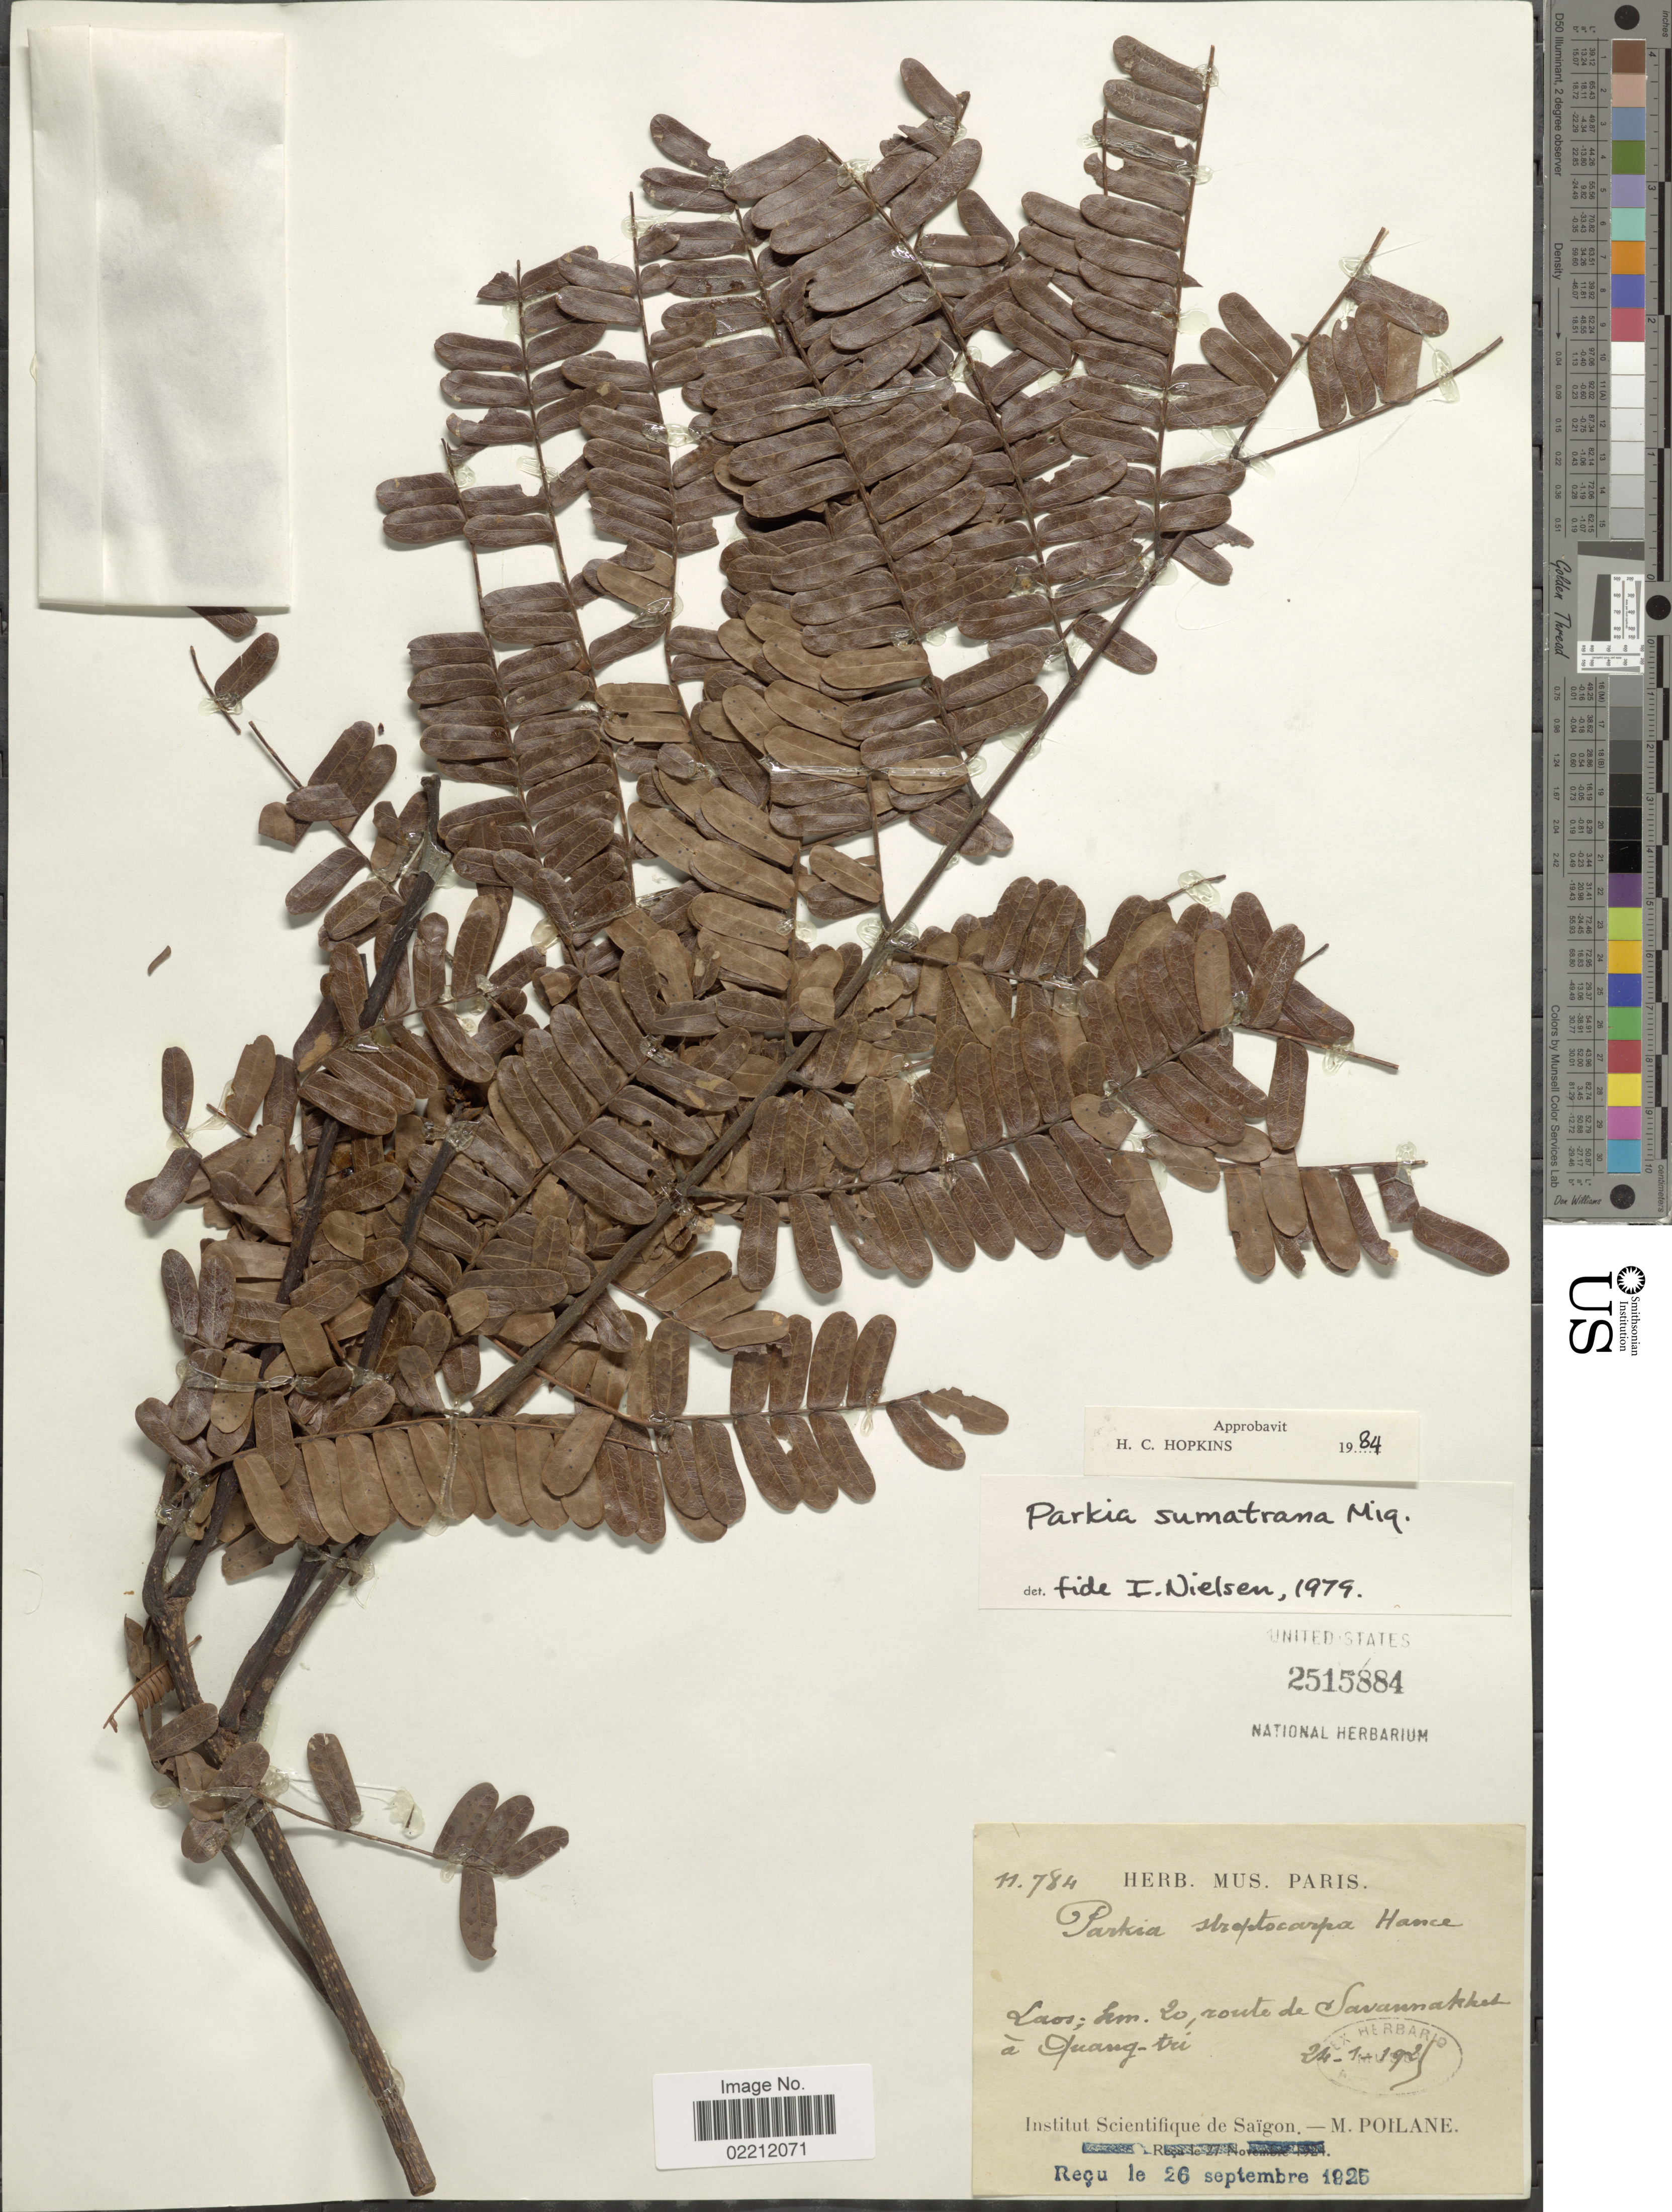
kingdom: Plantae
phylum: Tracheophyta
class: Magnoliopsida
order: Fabales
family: Fabaceae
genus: Parkia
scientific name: Parkia sumatrana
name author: Miq.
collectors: E. Poilane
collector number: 11784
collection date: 1925-11-24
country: Laos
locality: Laos: Sem. 20, route de Savnannahket a Quang-tri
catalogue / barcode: US 2515884